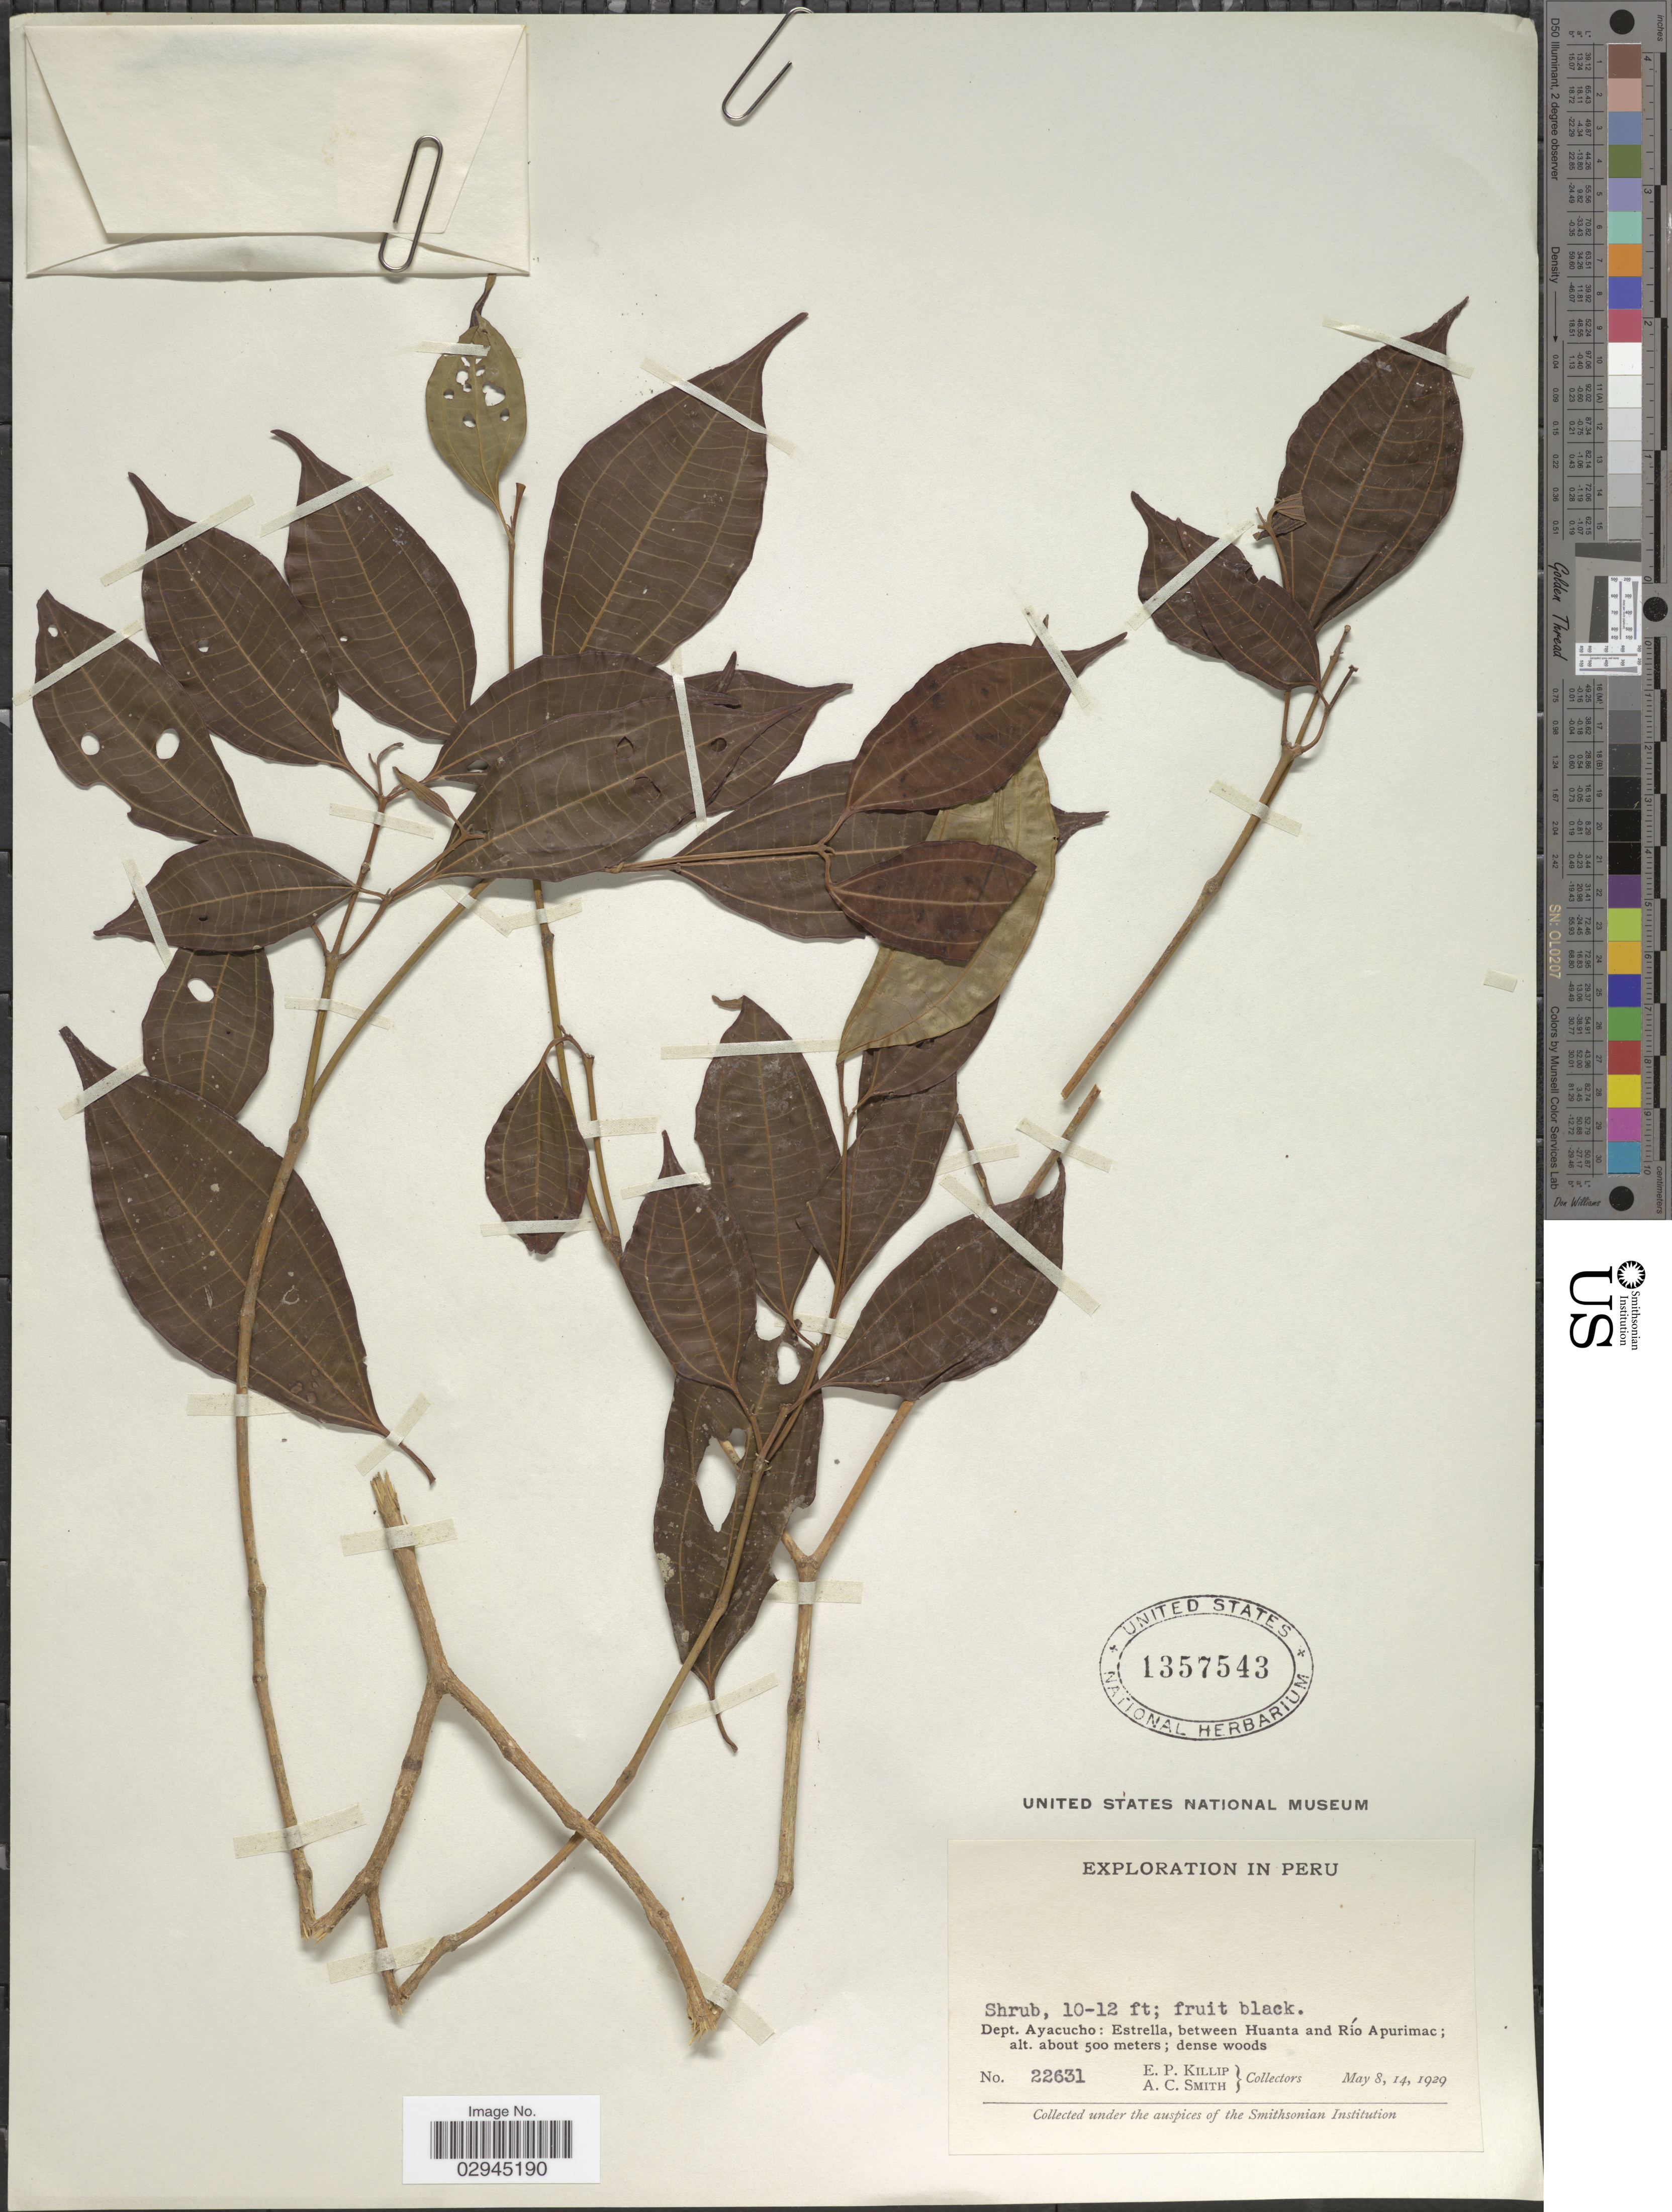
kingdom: Plantae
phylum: Tracheophyta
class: Magnoliopsida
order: Myrtales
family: Melastomataceae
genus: Miconia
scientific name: Miconia sp.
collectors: E. P. Killip & A. C. Smith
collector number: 22631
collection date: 1929-05-08/1929-05-14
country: Peru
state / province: Ayacucho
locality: Dept. Ayacucho: Estrella, between Huanta and Río Apurimac.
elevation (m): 500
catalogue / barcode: US 1357543